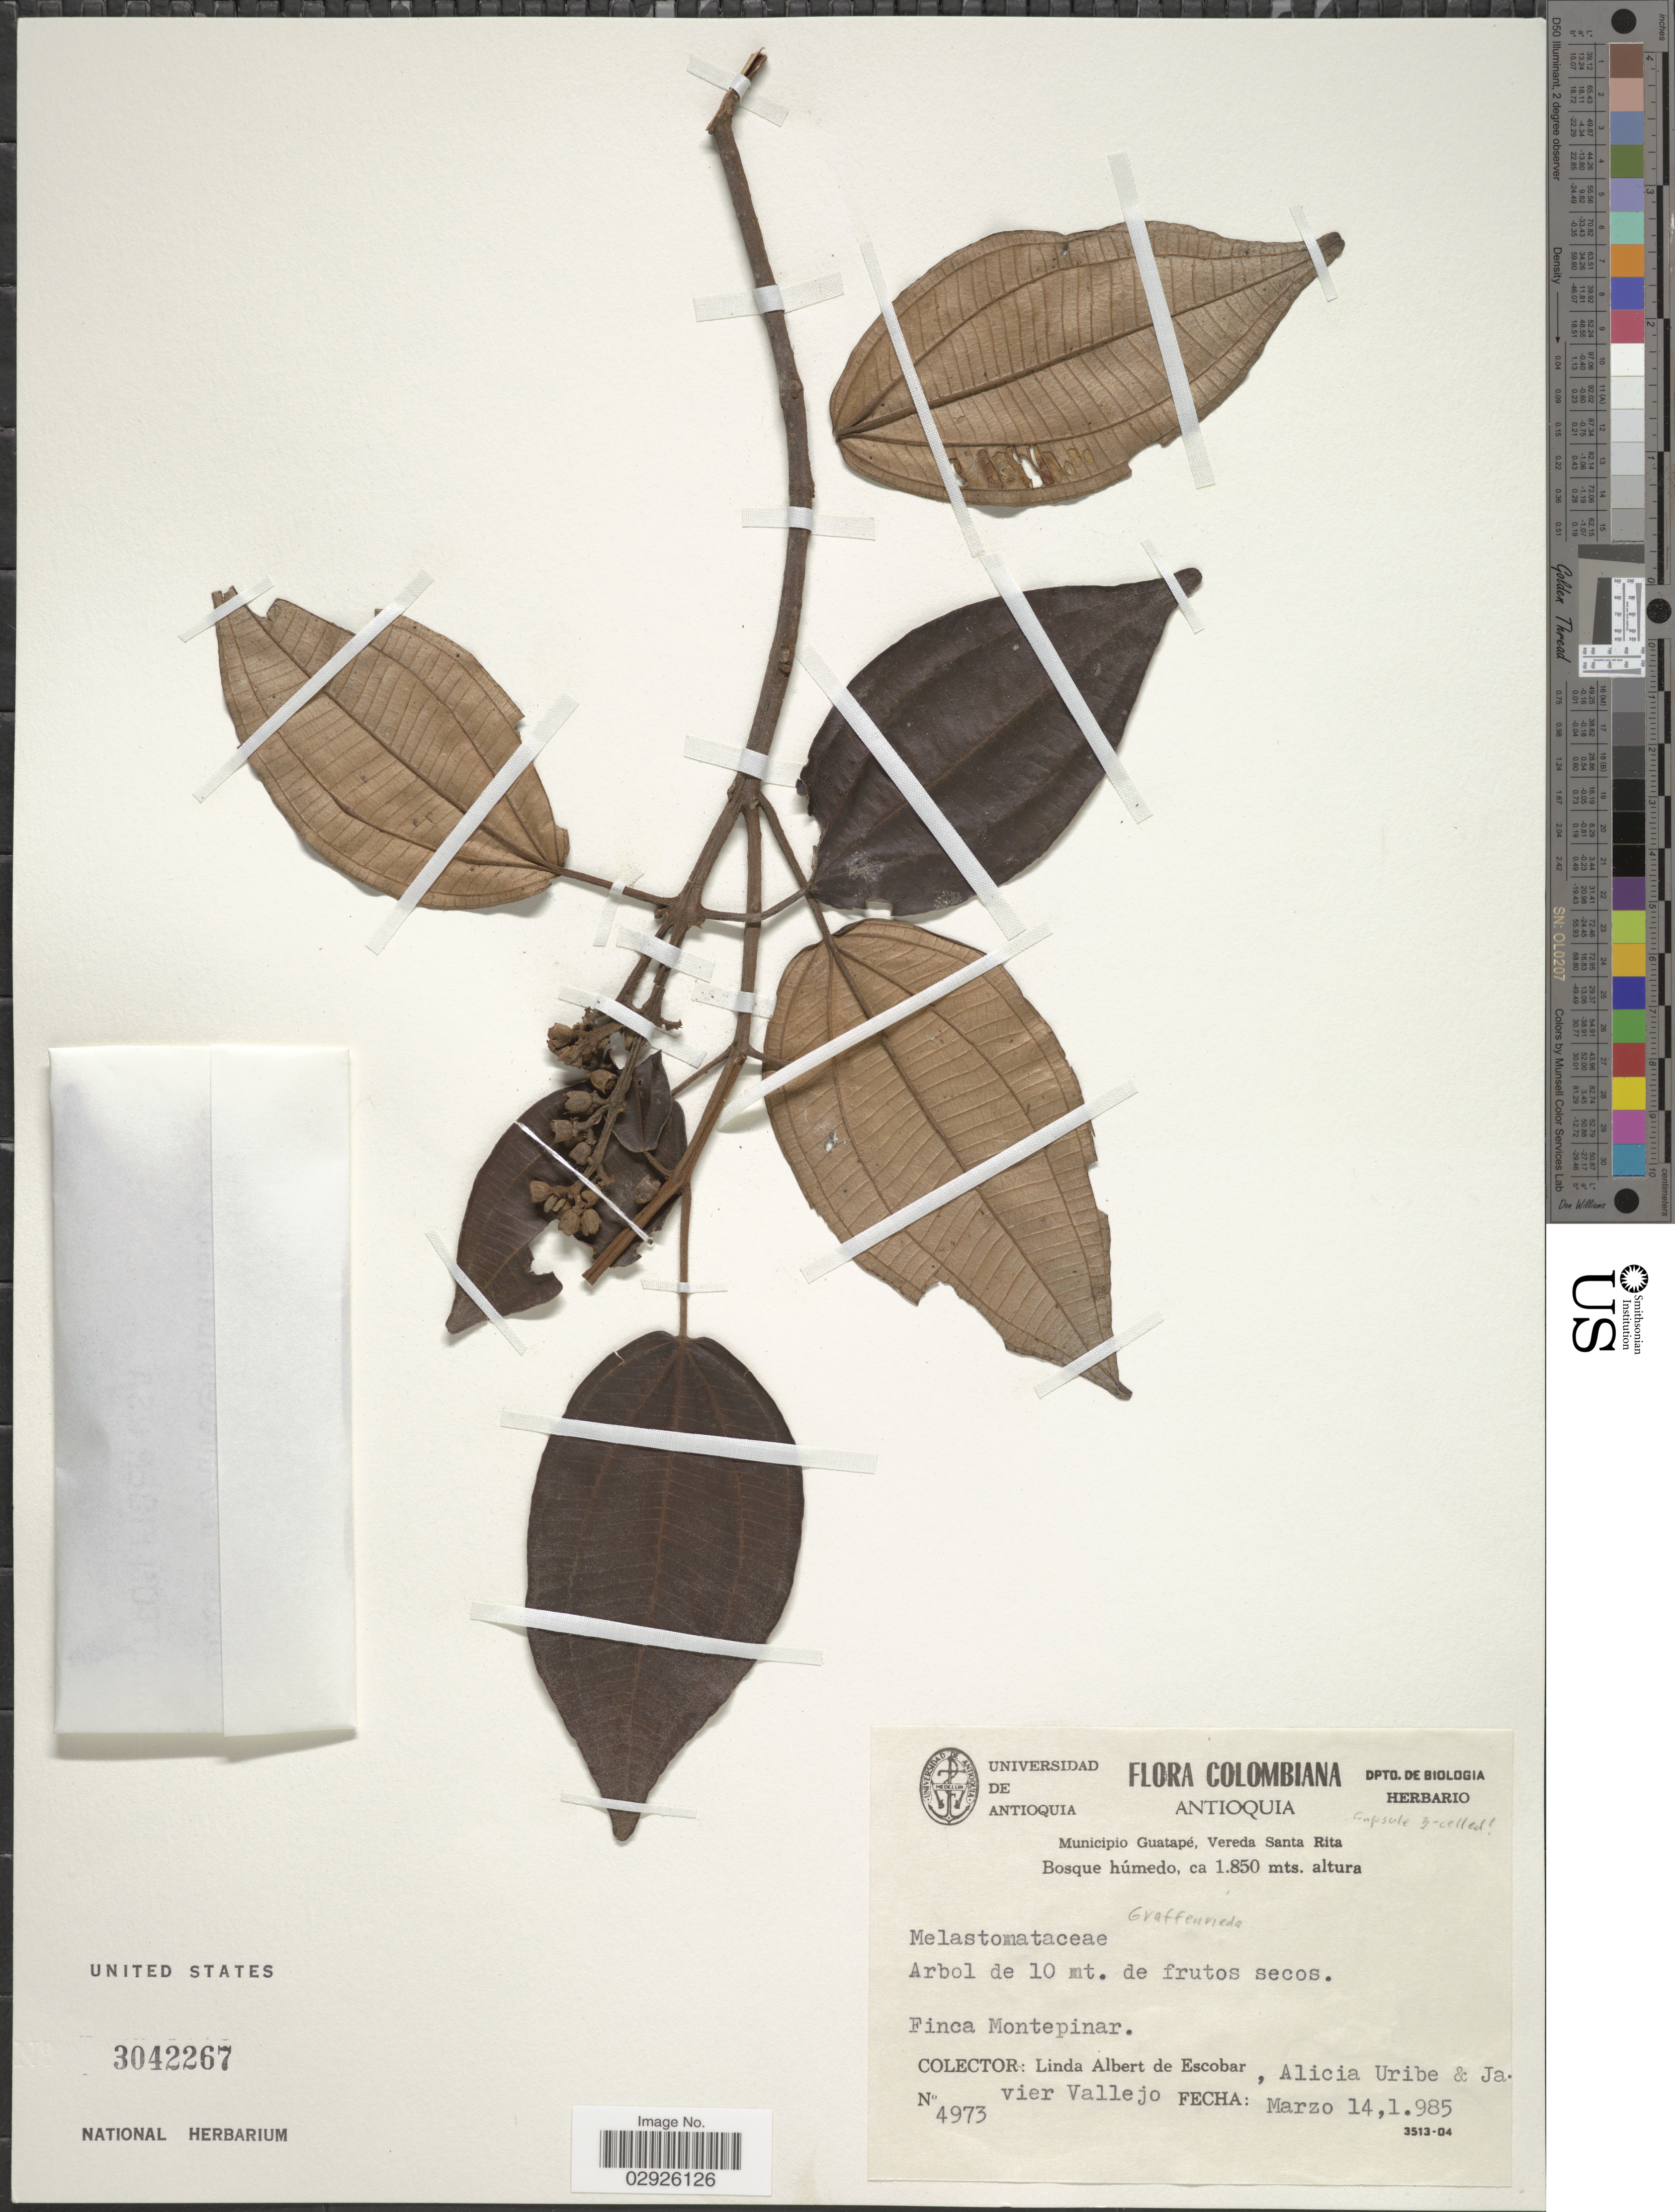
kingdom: Plantae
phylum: Tracheophyta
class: Magnoliopsida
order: Myrtales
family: Melastomataceae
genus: Graffenrieda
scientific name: Graffenrieda sp.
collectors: L. K. de Escobar, A. Uribe & J. Vallejo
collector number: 4973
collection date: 1985-03-14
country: Colombia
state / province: Antioquia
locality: Municipio Guatapé, Vereda Santa Rita. Finca Montepinar.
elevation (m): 1850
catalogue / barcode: US 3042267